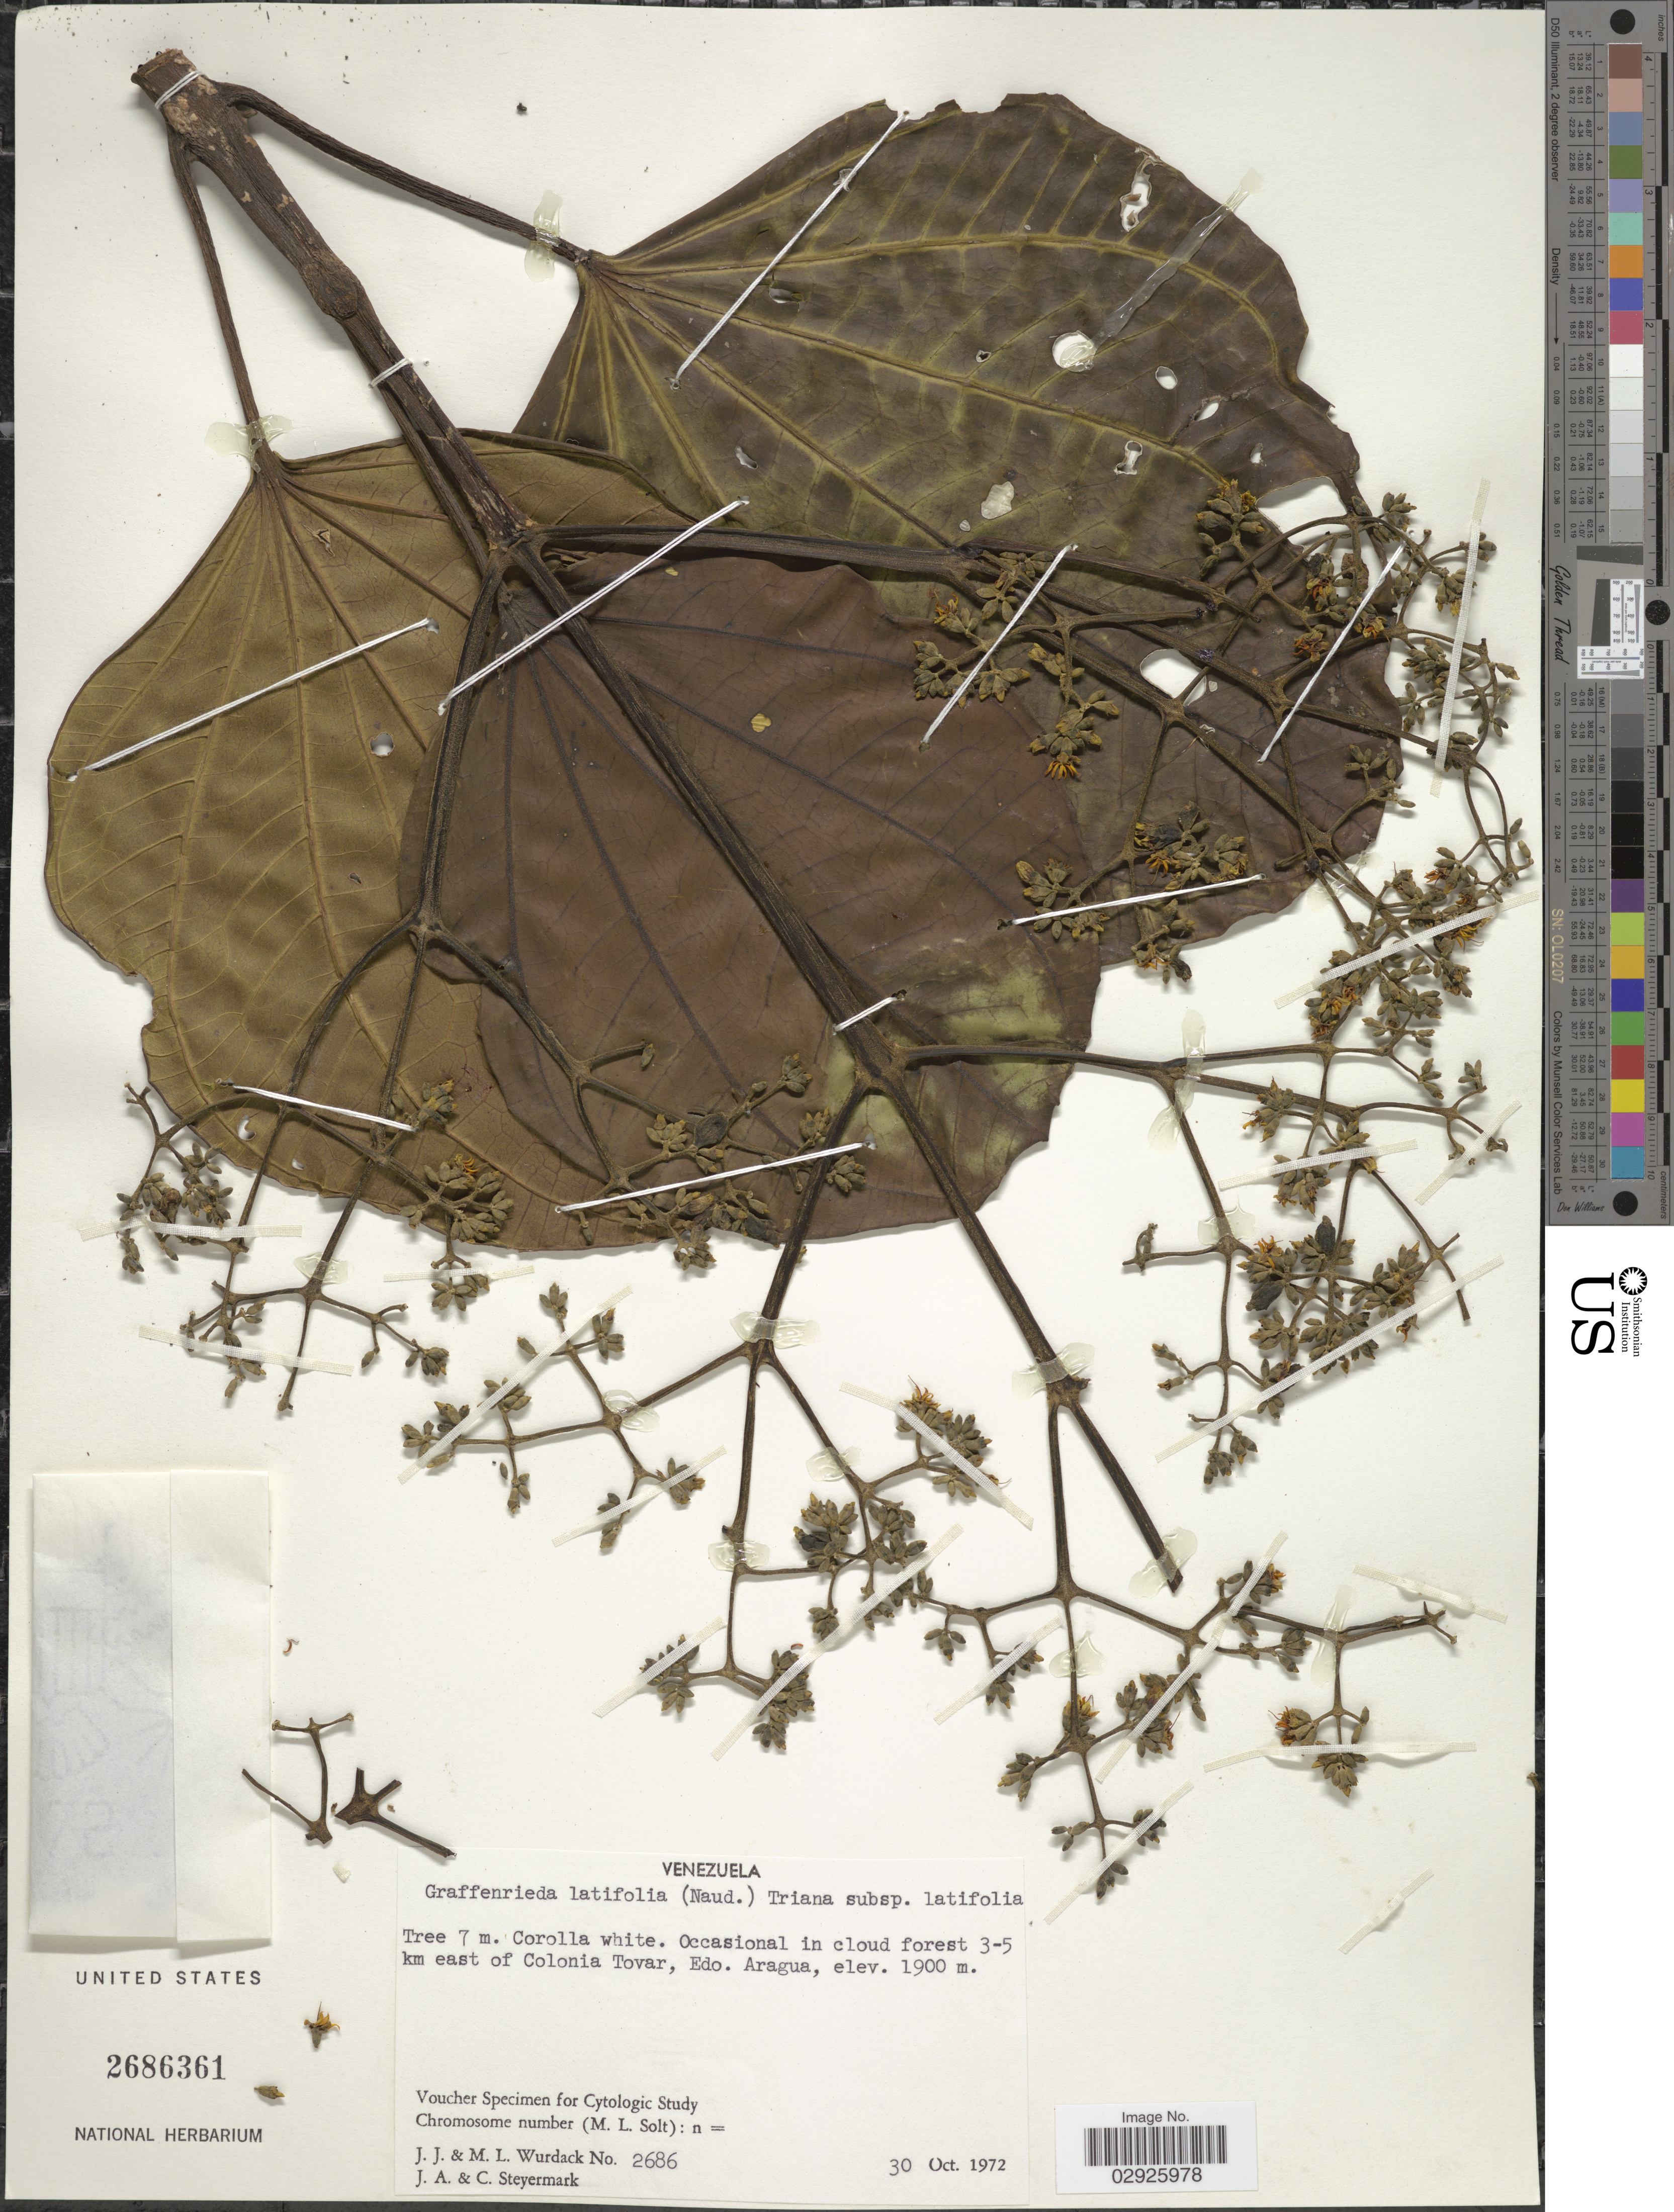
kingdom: Plantae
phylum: Tracheophyta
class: Magnoliopsida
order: Myrtales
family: Melastomataceae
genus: Graffenrieda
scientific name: Graffenrieda latifolia subsp. latifolia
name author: (Naudin) Triana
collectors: J. J. Wurdack, M. L. Wurdack, J. Steyermark & C. Steyermark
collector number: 2686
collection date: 1972-10-30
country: Venezuela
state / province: Aragua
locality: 3-5 km east of Colonia Tovar.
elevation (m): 1900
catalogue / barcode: US 2686361